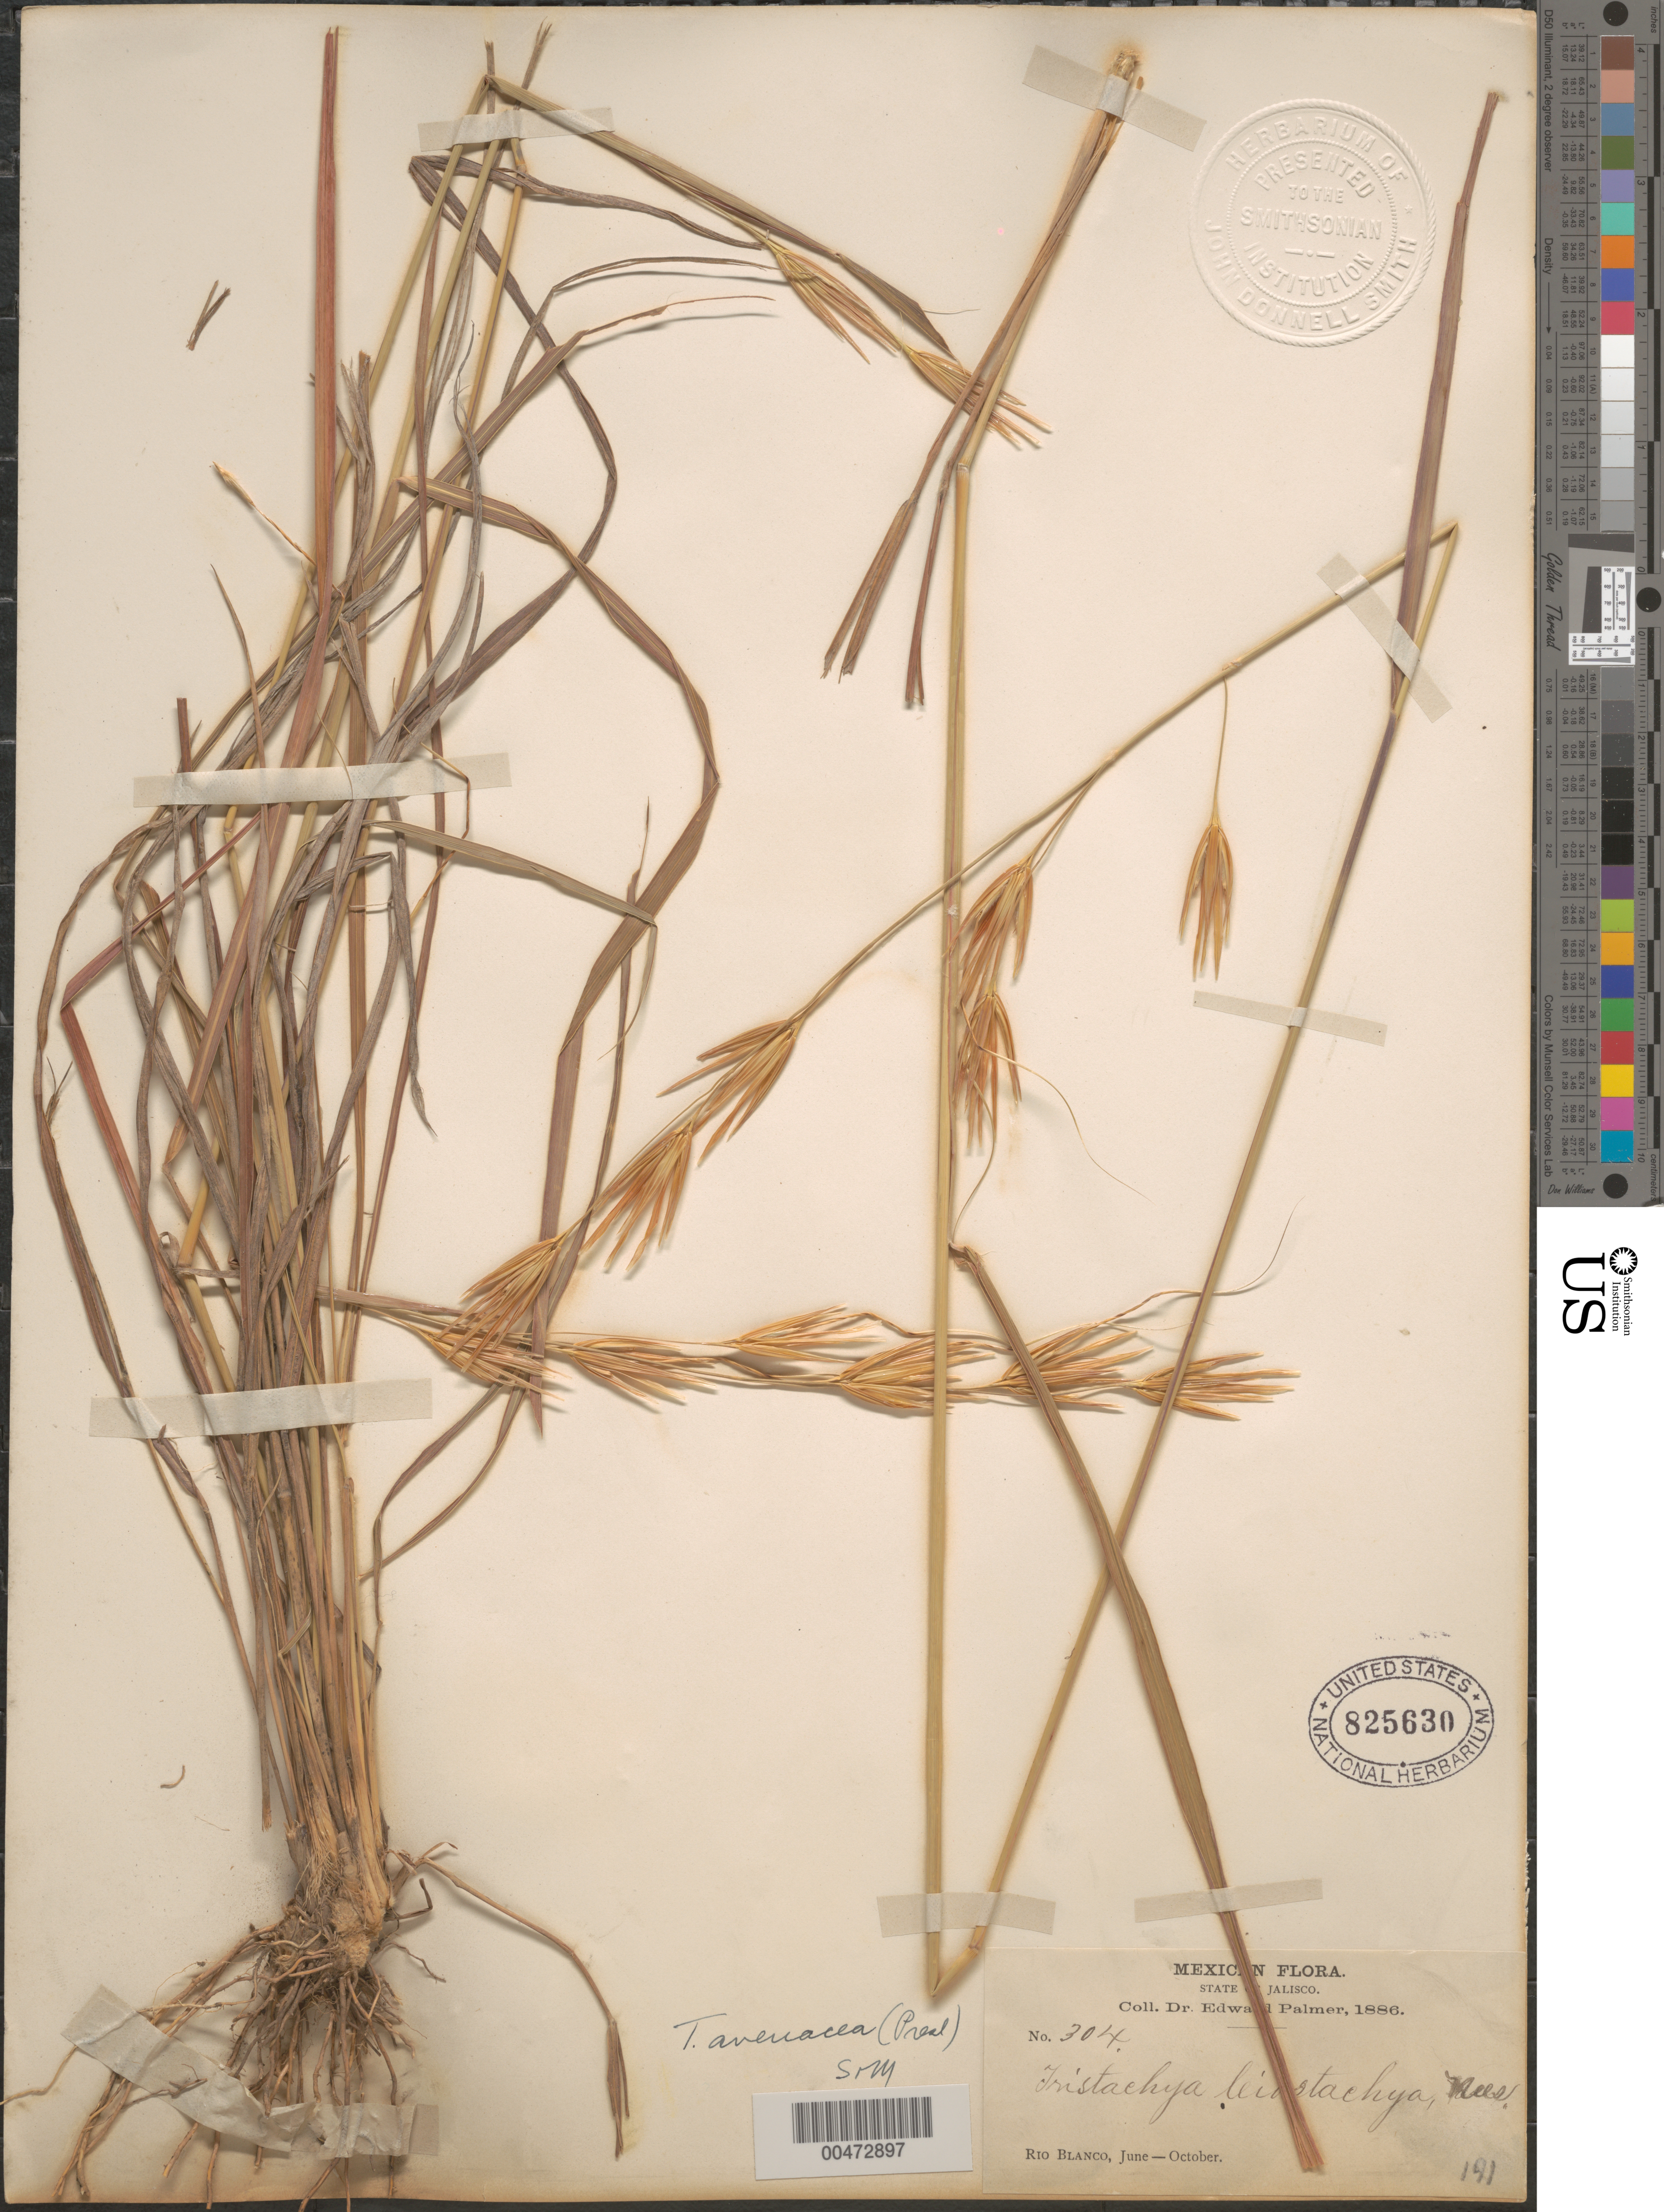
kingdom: Plantae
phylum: Tracheophyta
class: Liliopsida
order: Poales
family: Poaceae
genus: Tristachya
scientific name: Tristachya avenacea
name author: Scribn. & Merr.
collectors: E. Palmer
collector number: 304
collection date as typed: Jun 1886 to Oct 1886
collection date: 1886-06/1886-10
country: Mexico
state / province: Jalisco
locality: Rio Blanco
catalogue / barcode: US 825630